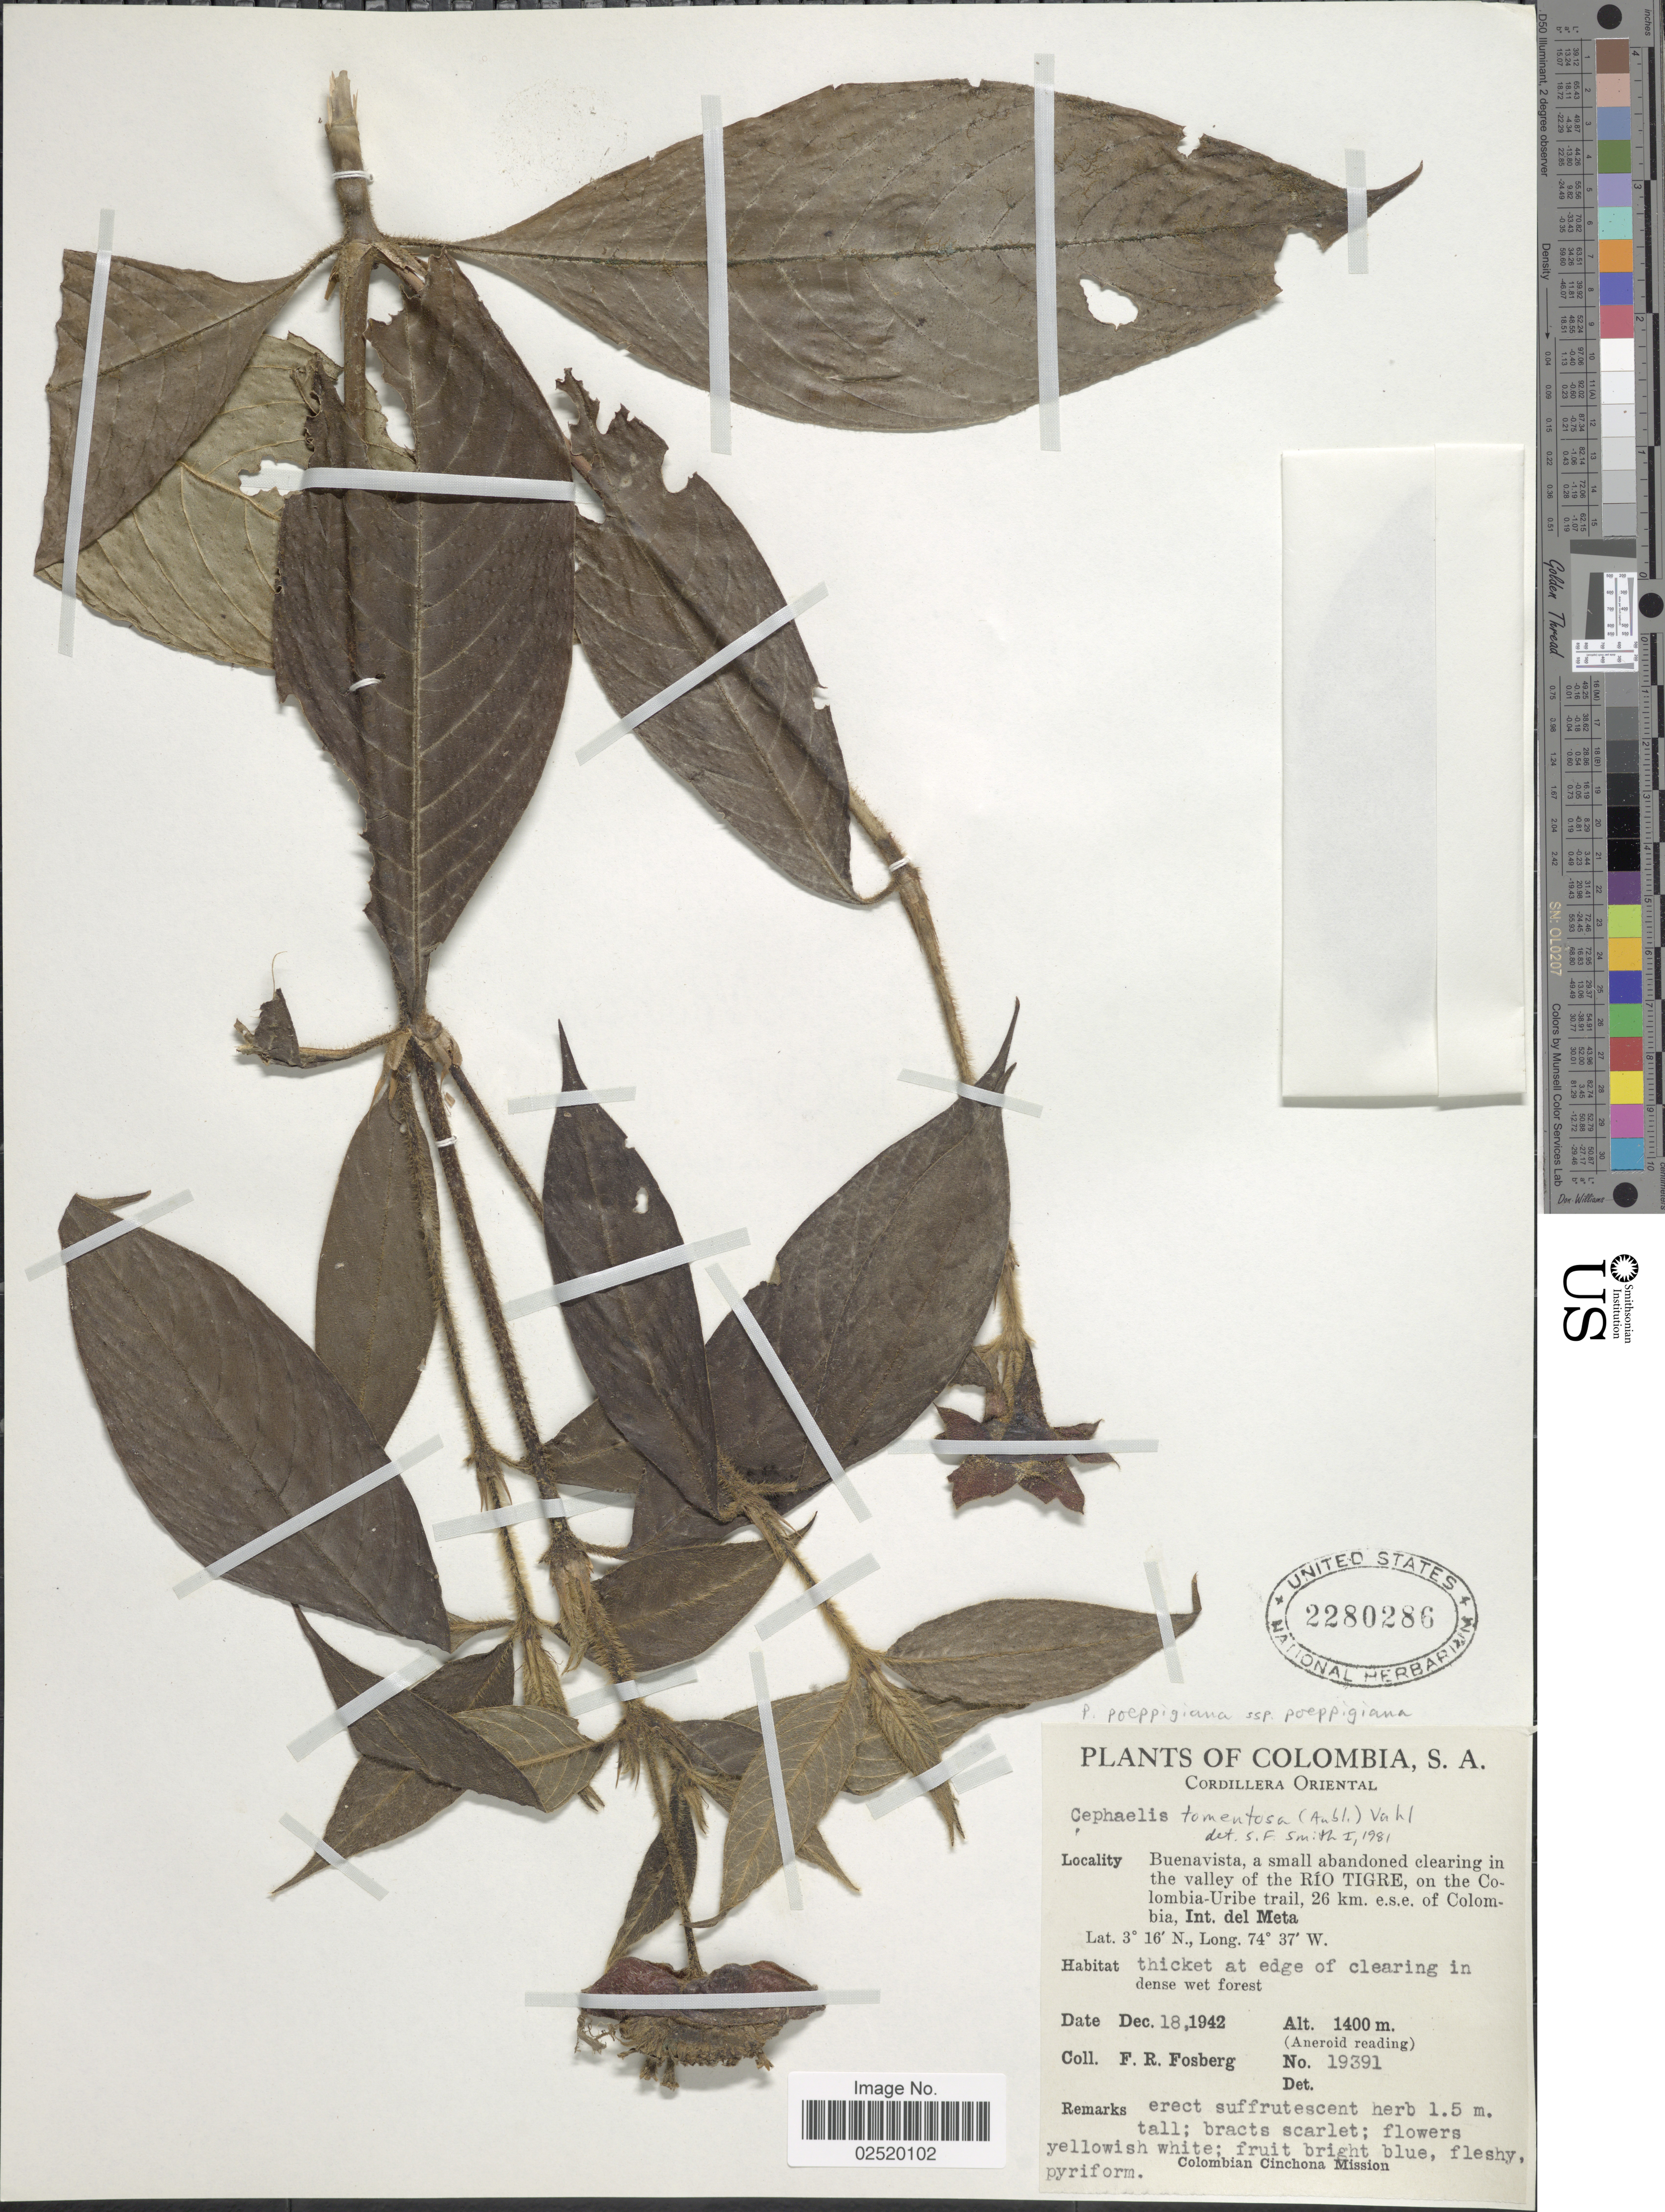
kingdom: Plantae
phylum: Tracheophyta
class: Magnoliopsida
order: Gentianales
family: Rubiaceae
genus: Psychotria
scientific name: Psychotria poeppigiana subsp. poeppigiana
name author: Müll. Arg.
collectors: F. R. Fosberg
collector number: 19391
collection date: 1942-12-18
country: Colombia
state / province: Meta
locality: Cordillera Oriental, Buenavista, a small abandoned clearimg in the valley of the Rio Tigre, on the Colombia-Uribe trail, 26 km. e.s.e. of Colombia, Int. del Meta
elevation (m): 1400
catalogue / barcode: US 2280286